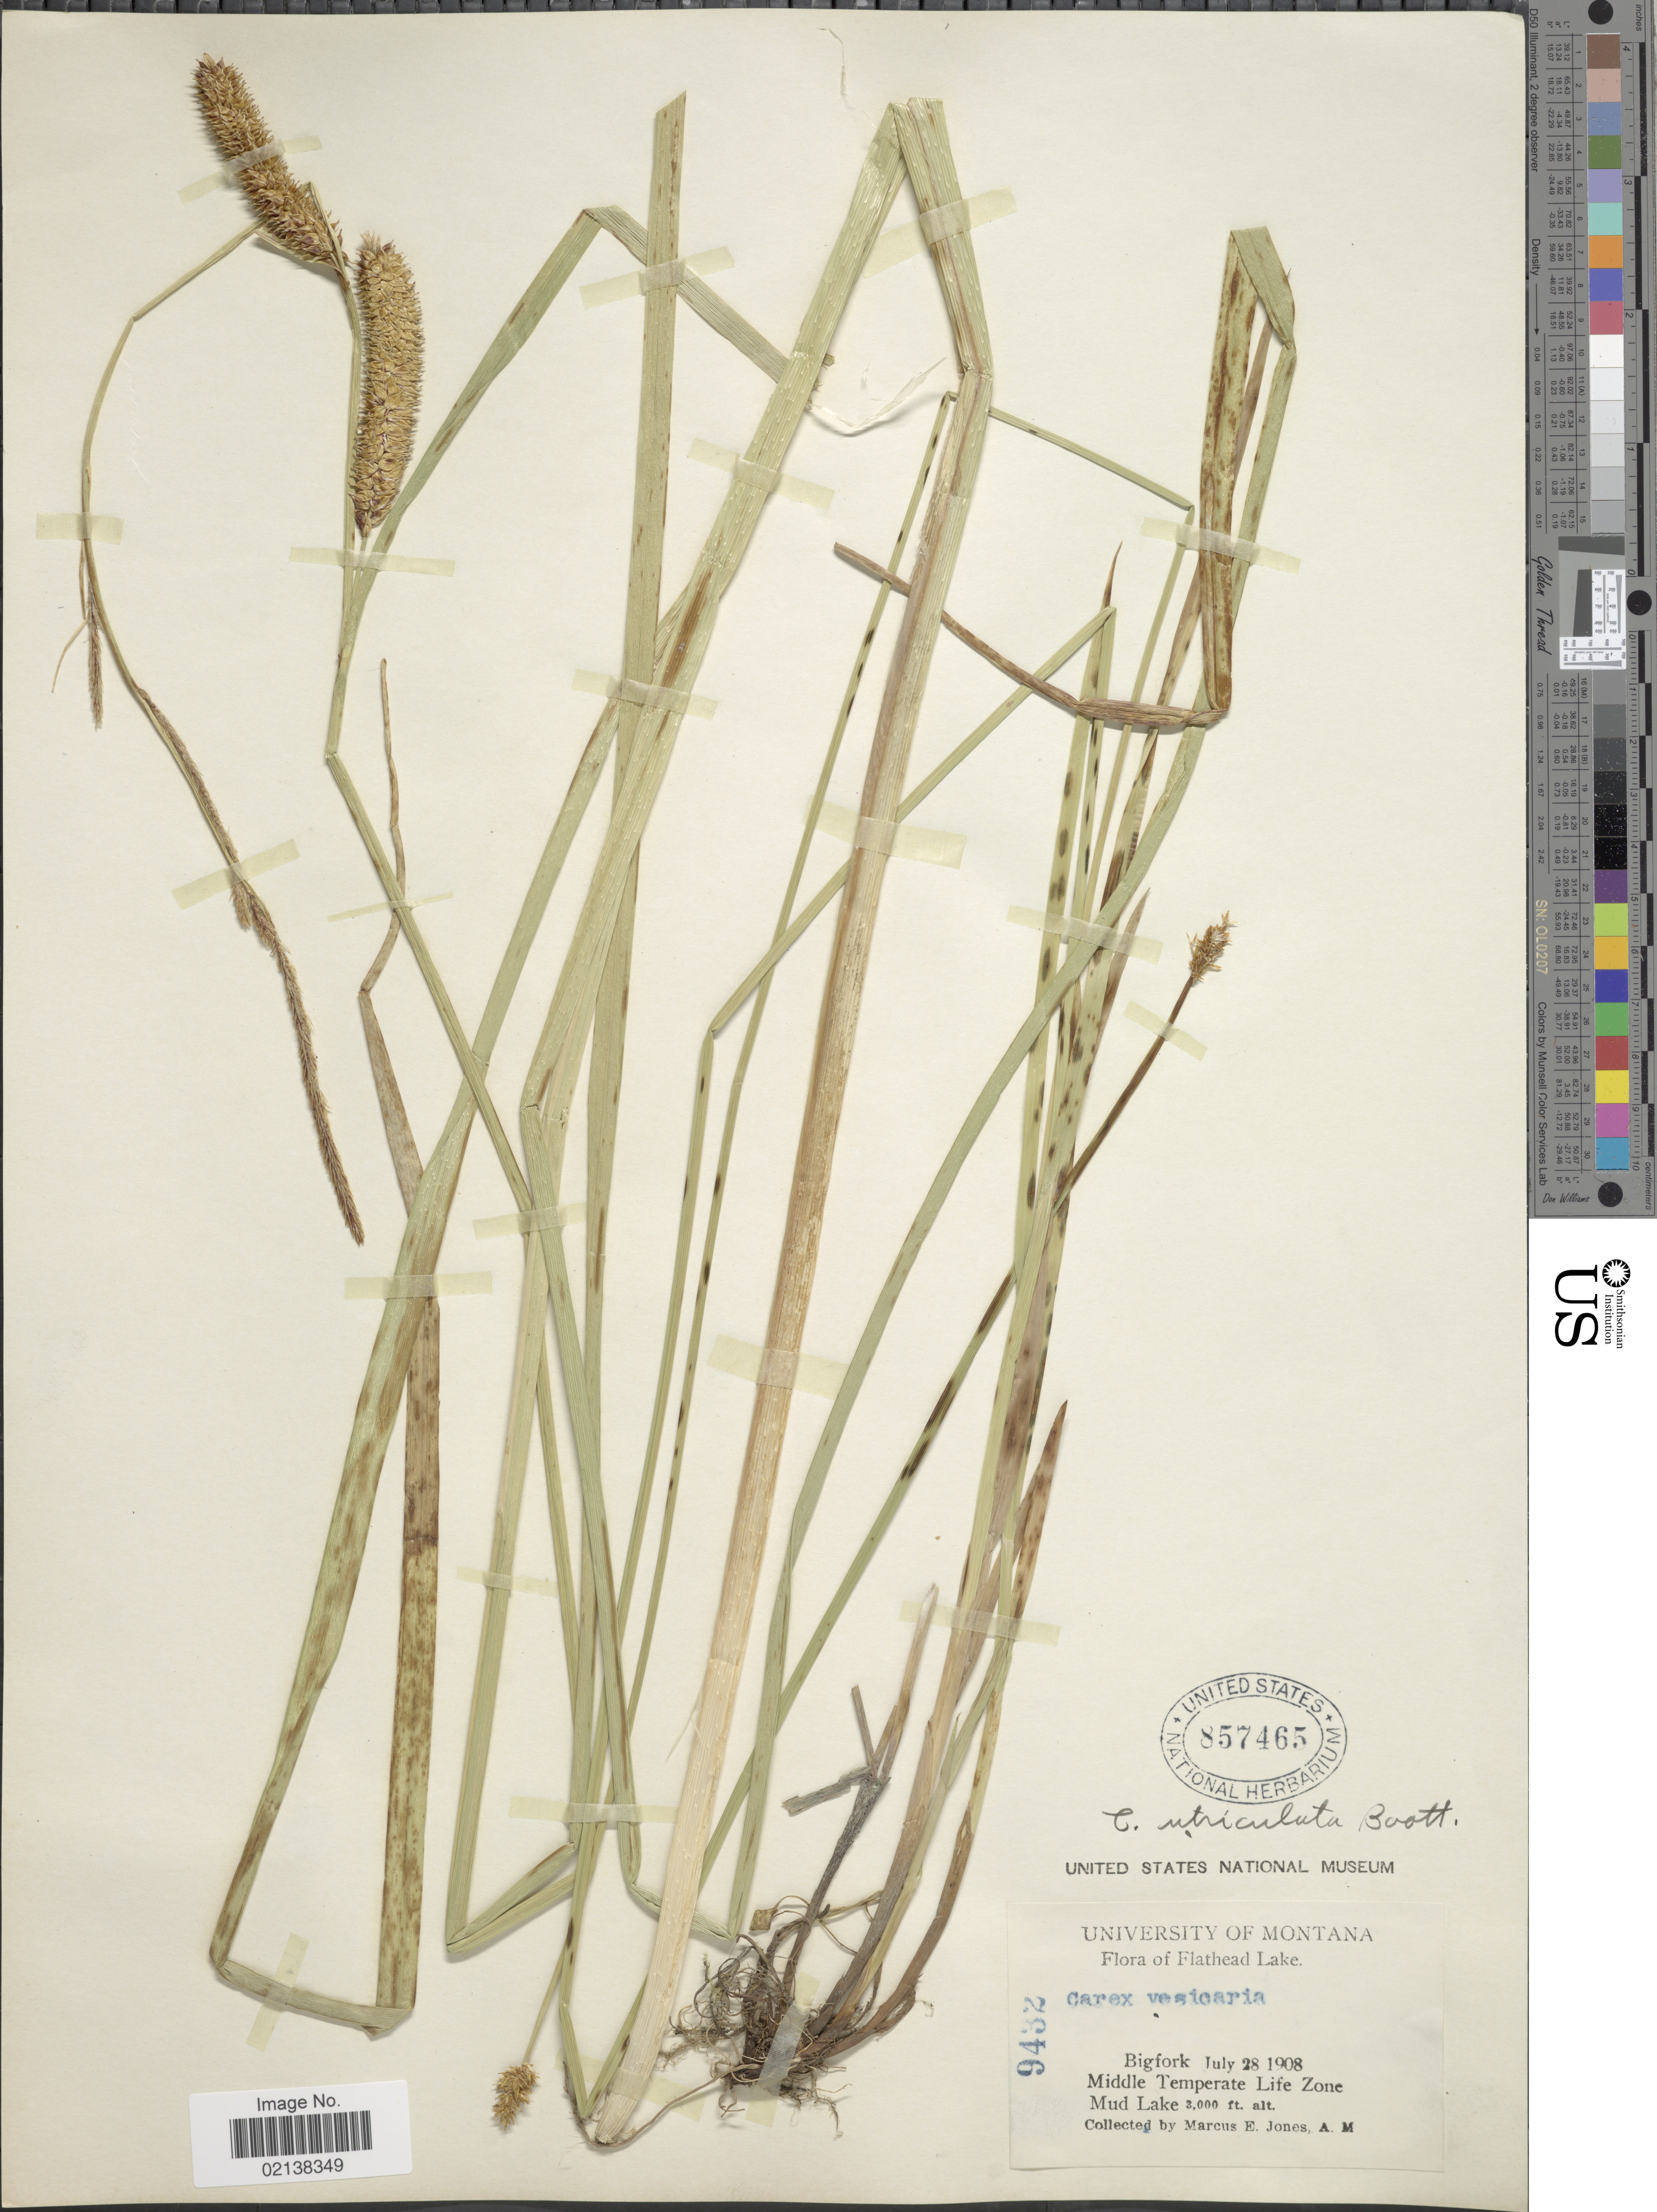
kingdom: Plantae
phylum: Tracheophyta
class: Liliopsida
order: Poales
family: Cyperaceae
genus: Carex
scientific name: Carex utriculata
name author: Boott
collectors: M. E. Jones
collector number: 9432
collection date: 1908-07-28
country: United States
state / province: Montana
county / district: Flathead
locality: Flathead Lake, Middle Temperate Life Zone, Mud Lake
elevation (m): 914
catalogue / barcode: US 857465